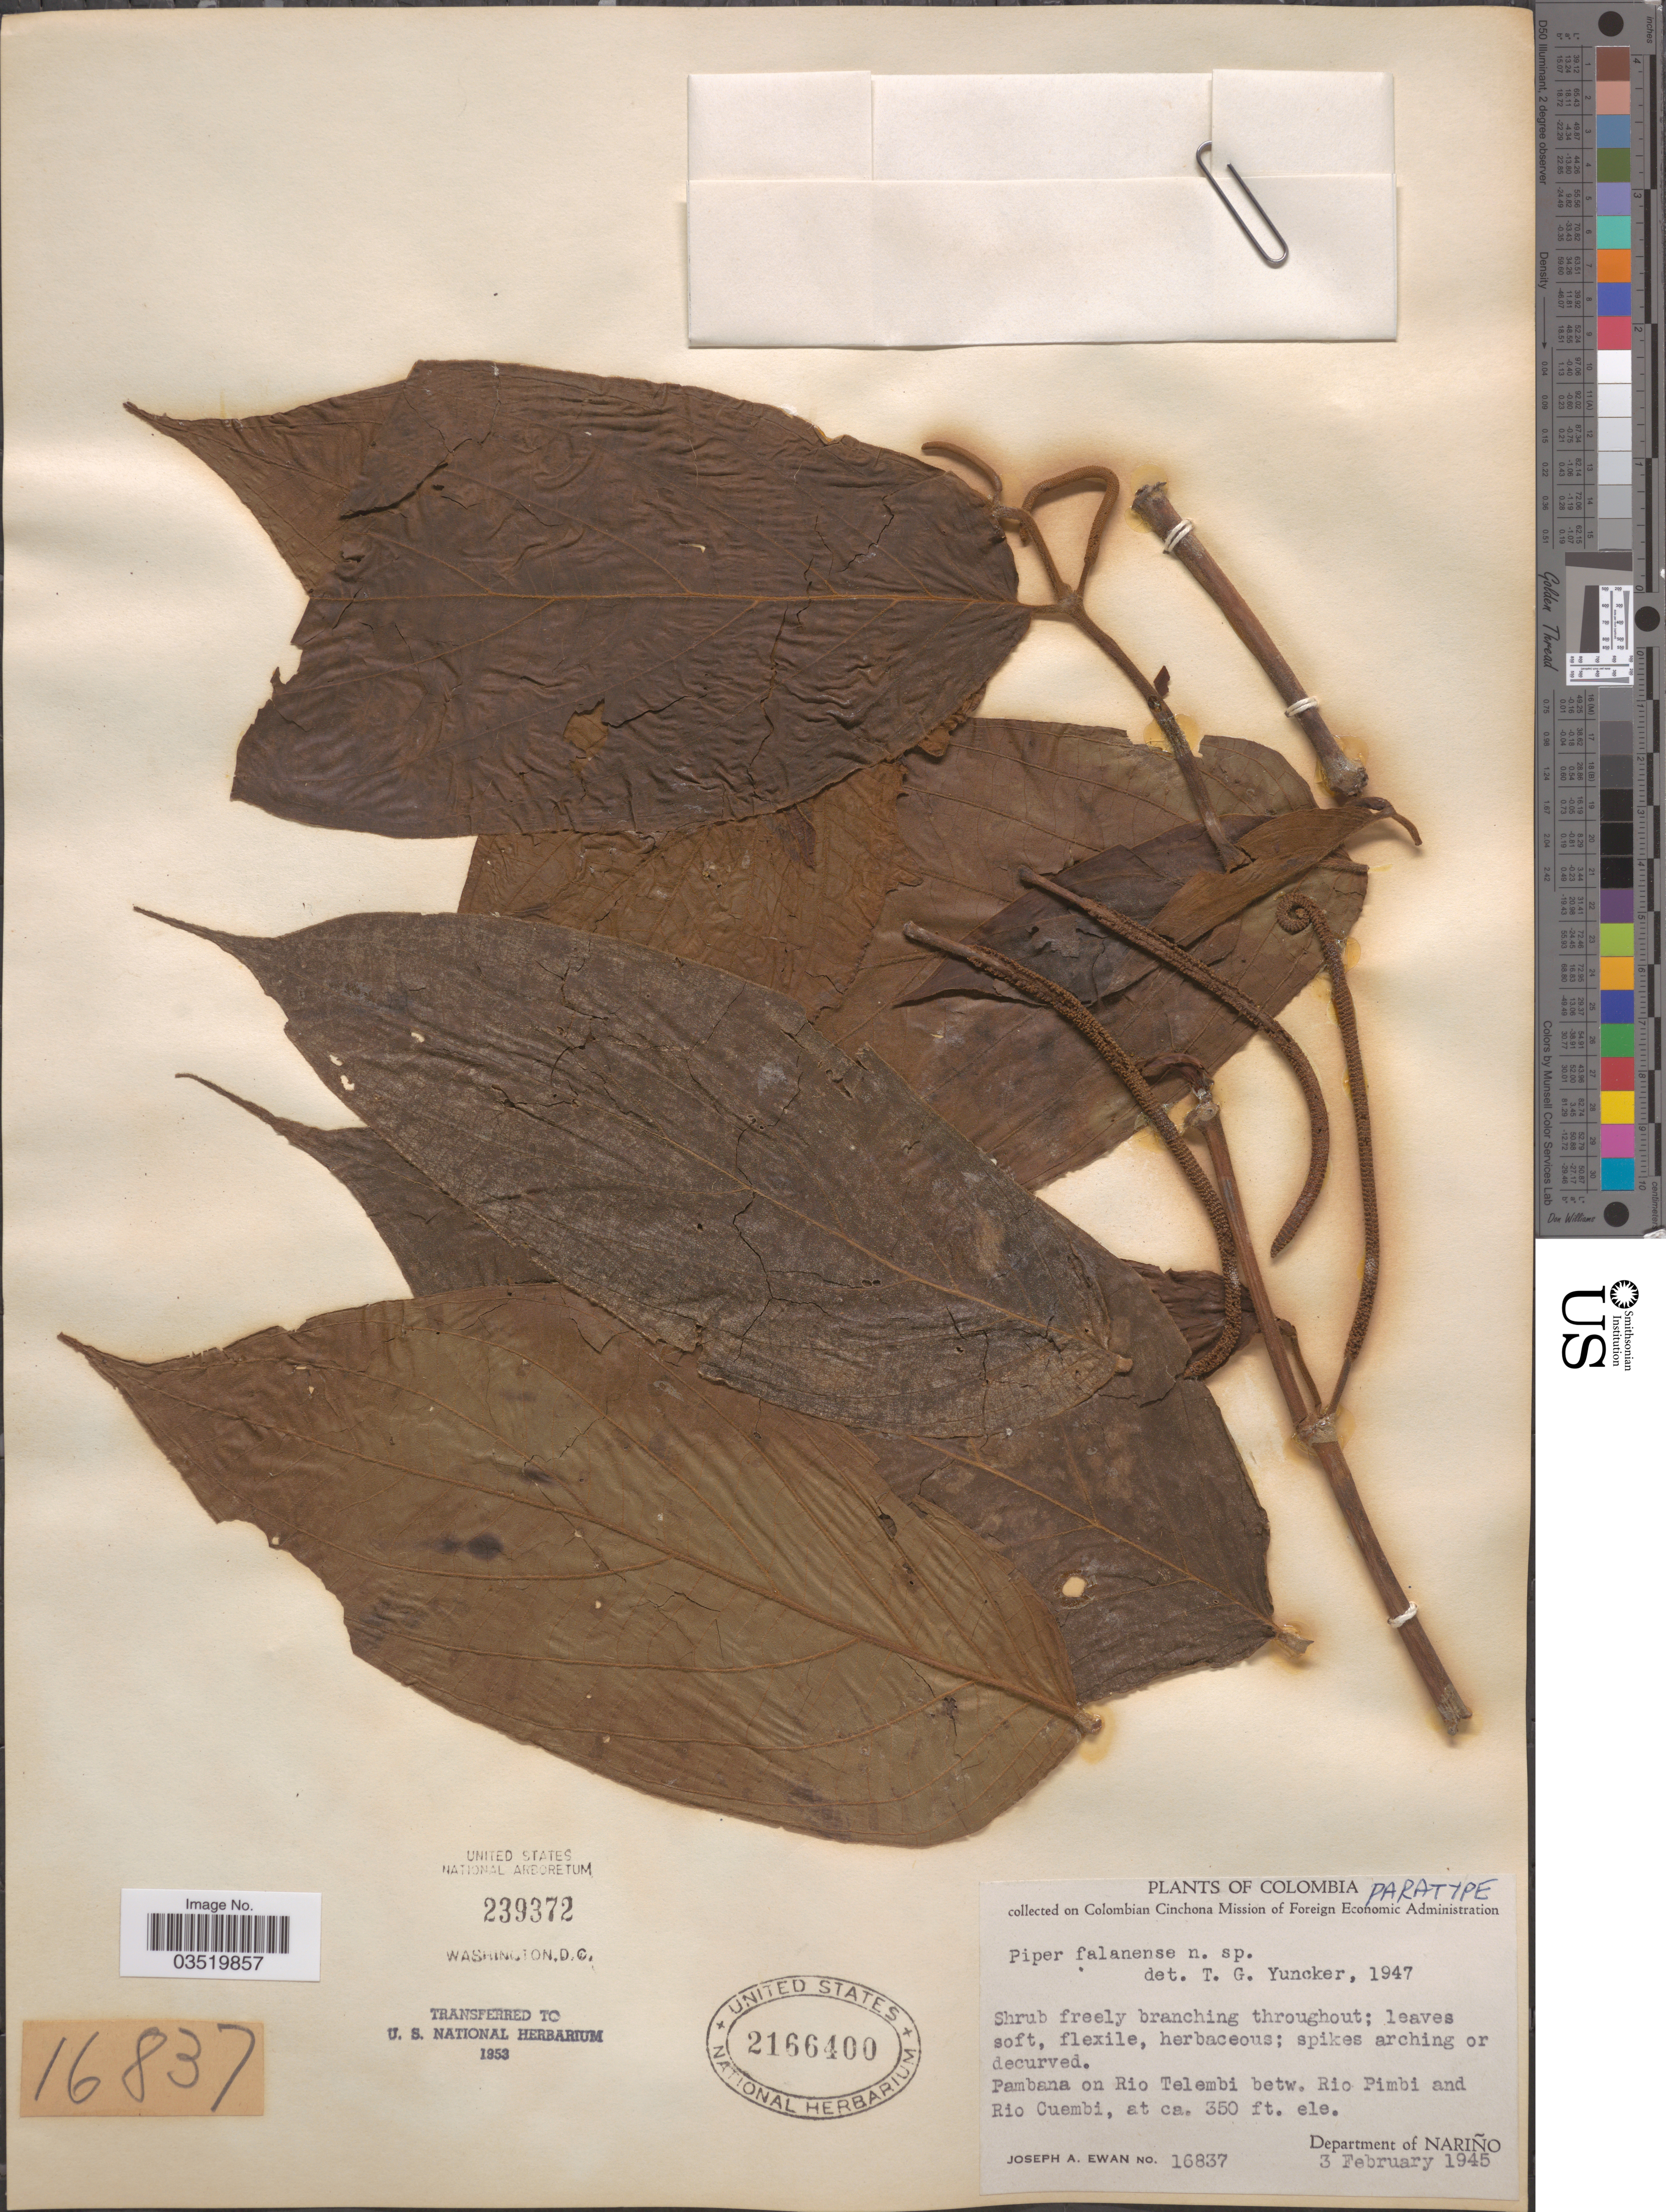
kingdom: Plantae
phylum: Tracheophyta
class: Magnoliopsida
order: Piperales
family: Piperaceae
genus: Piper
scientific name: Piper falanense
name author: Trel. & Yunck.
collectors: J. A. Ewan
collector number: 16837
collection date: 1945-02-03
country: Colombia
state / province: Nariño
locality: Pambana on Rio Telembi betw. Rio Pimbi and Rio Cuembi. Department of Nariño.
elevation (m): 107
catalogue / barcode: US 2166400